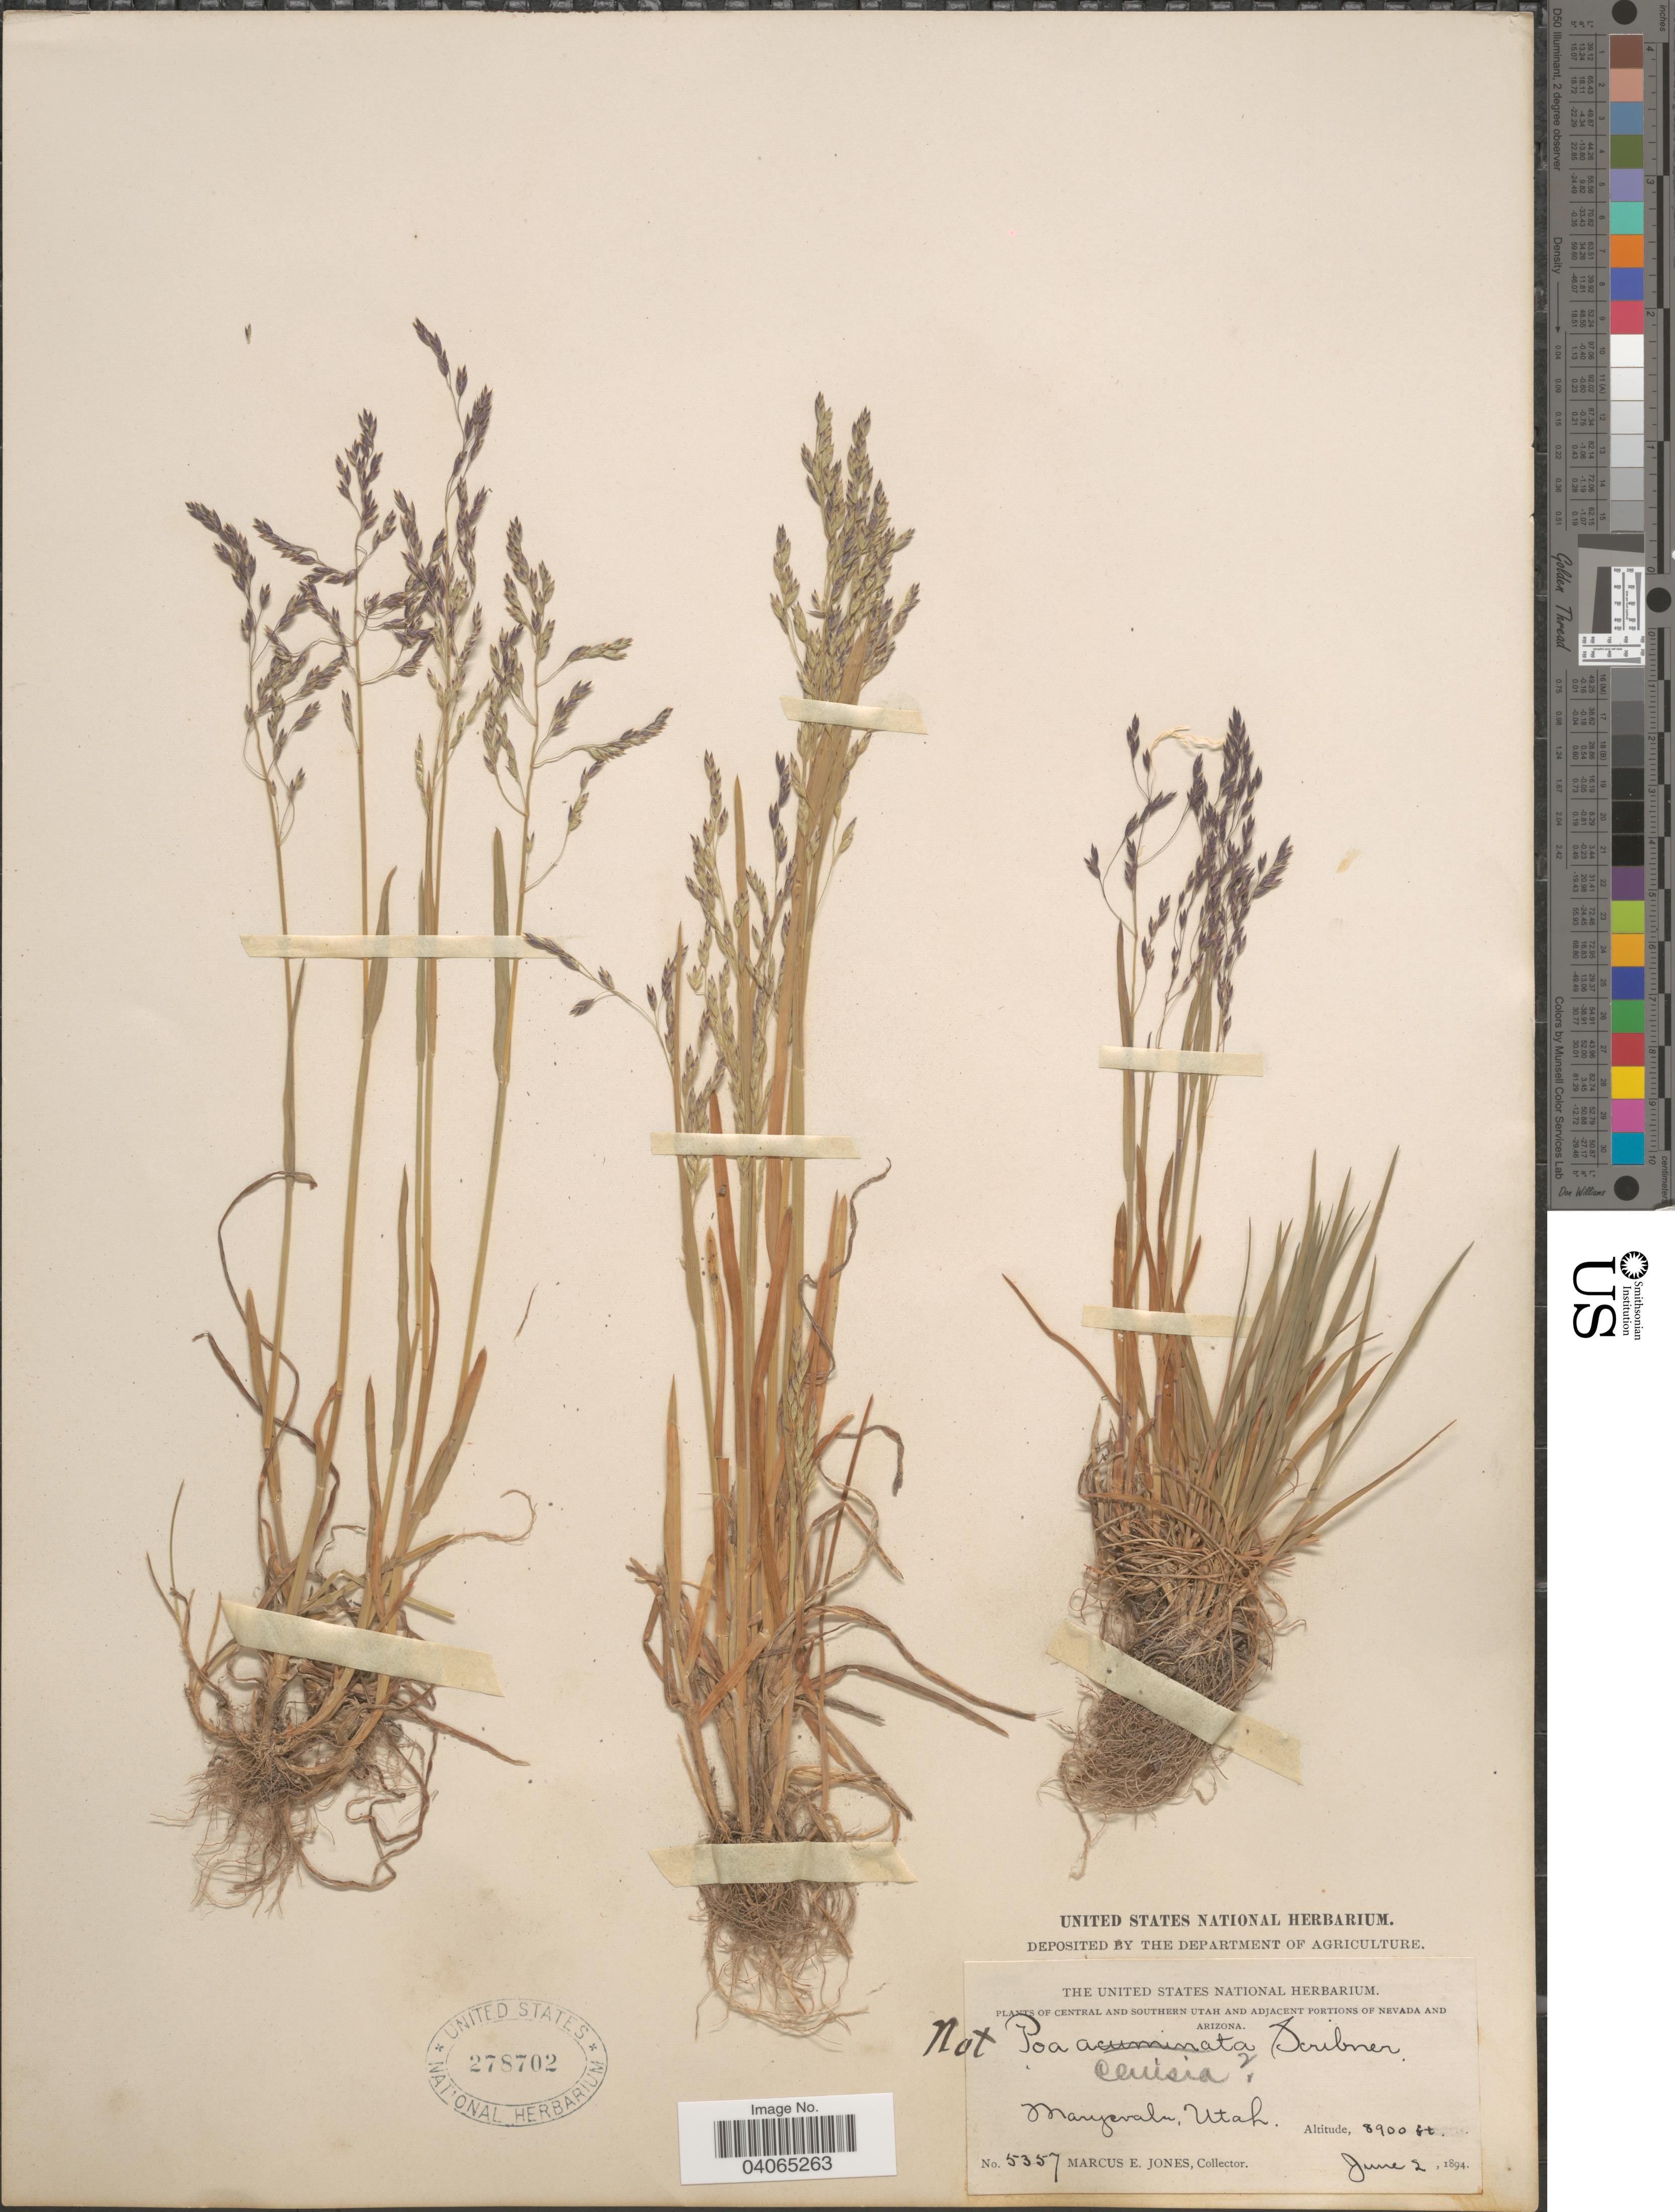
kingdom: Plantae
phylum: Tracheophyta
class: Liliopsida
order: Poales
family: Poaceae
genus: Poa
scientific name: Poa reflexa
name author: Vasey & Scribn.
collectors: M. E. Jones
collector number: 5357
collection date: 1894-06-02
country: United States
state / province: Utah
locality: Central and Southern Utah. Marysvale.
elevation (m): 2713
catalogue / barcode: US 278702